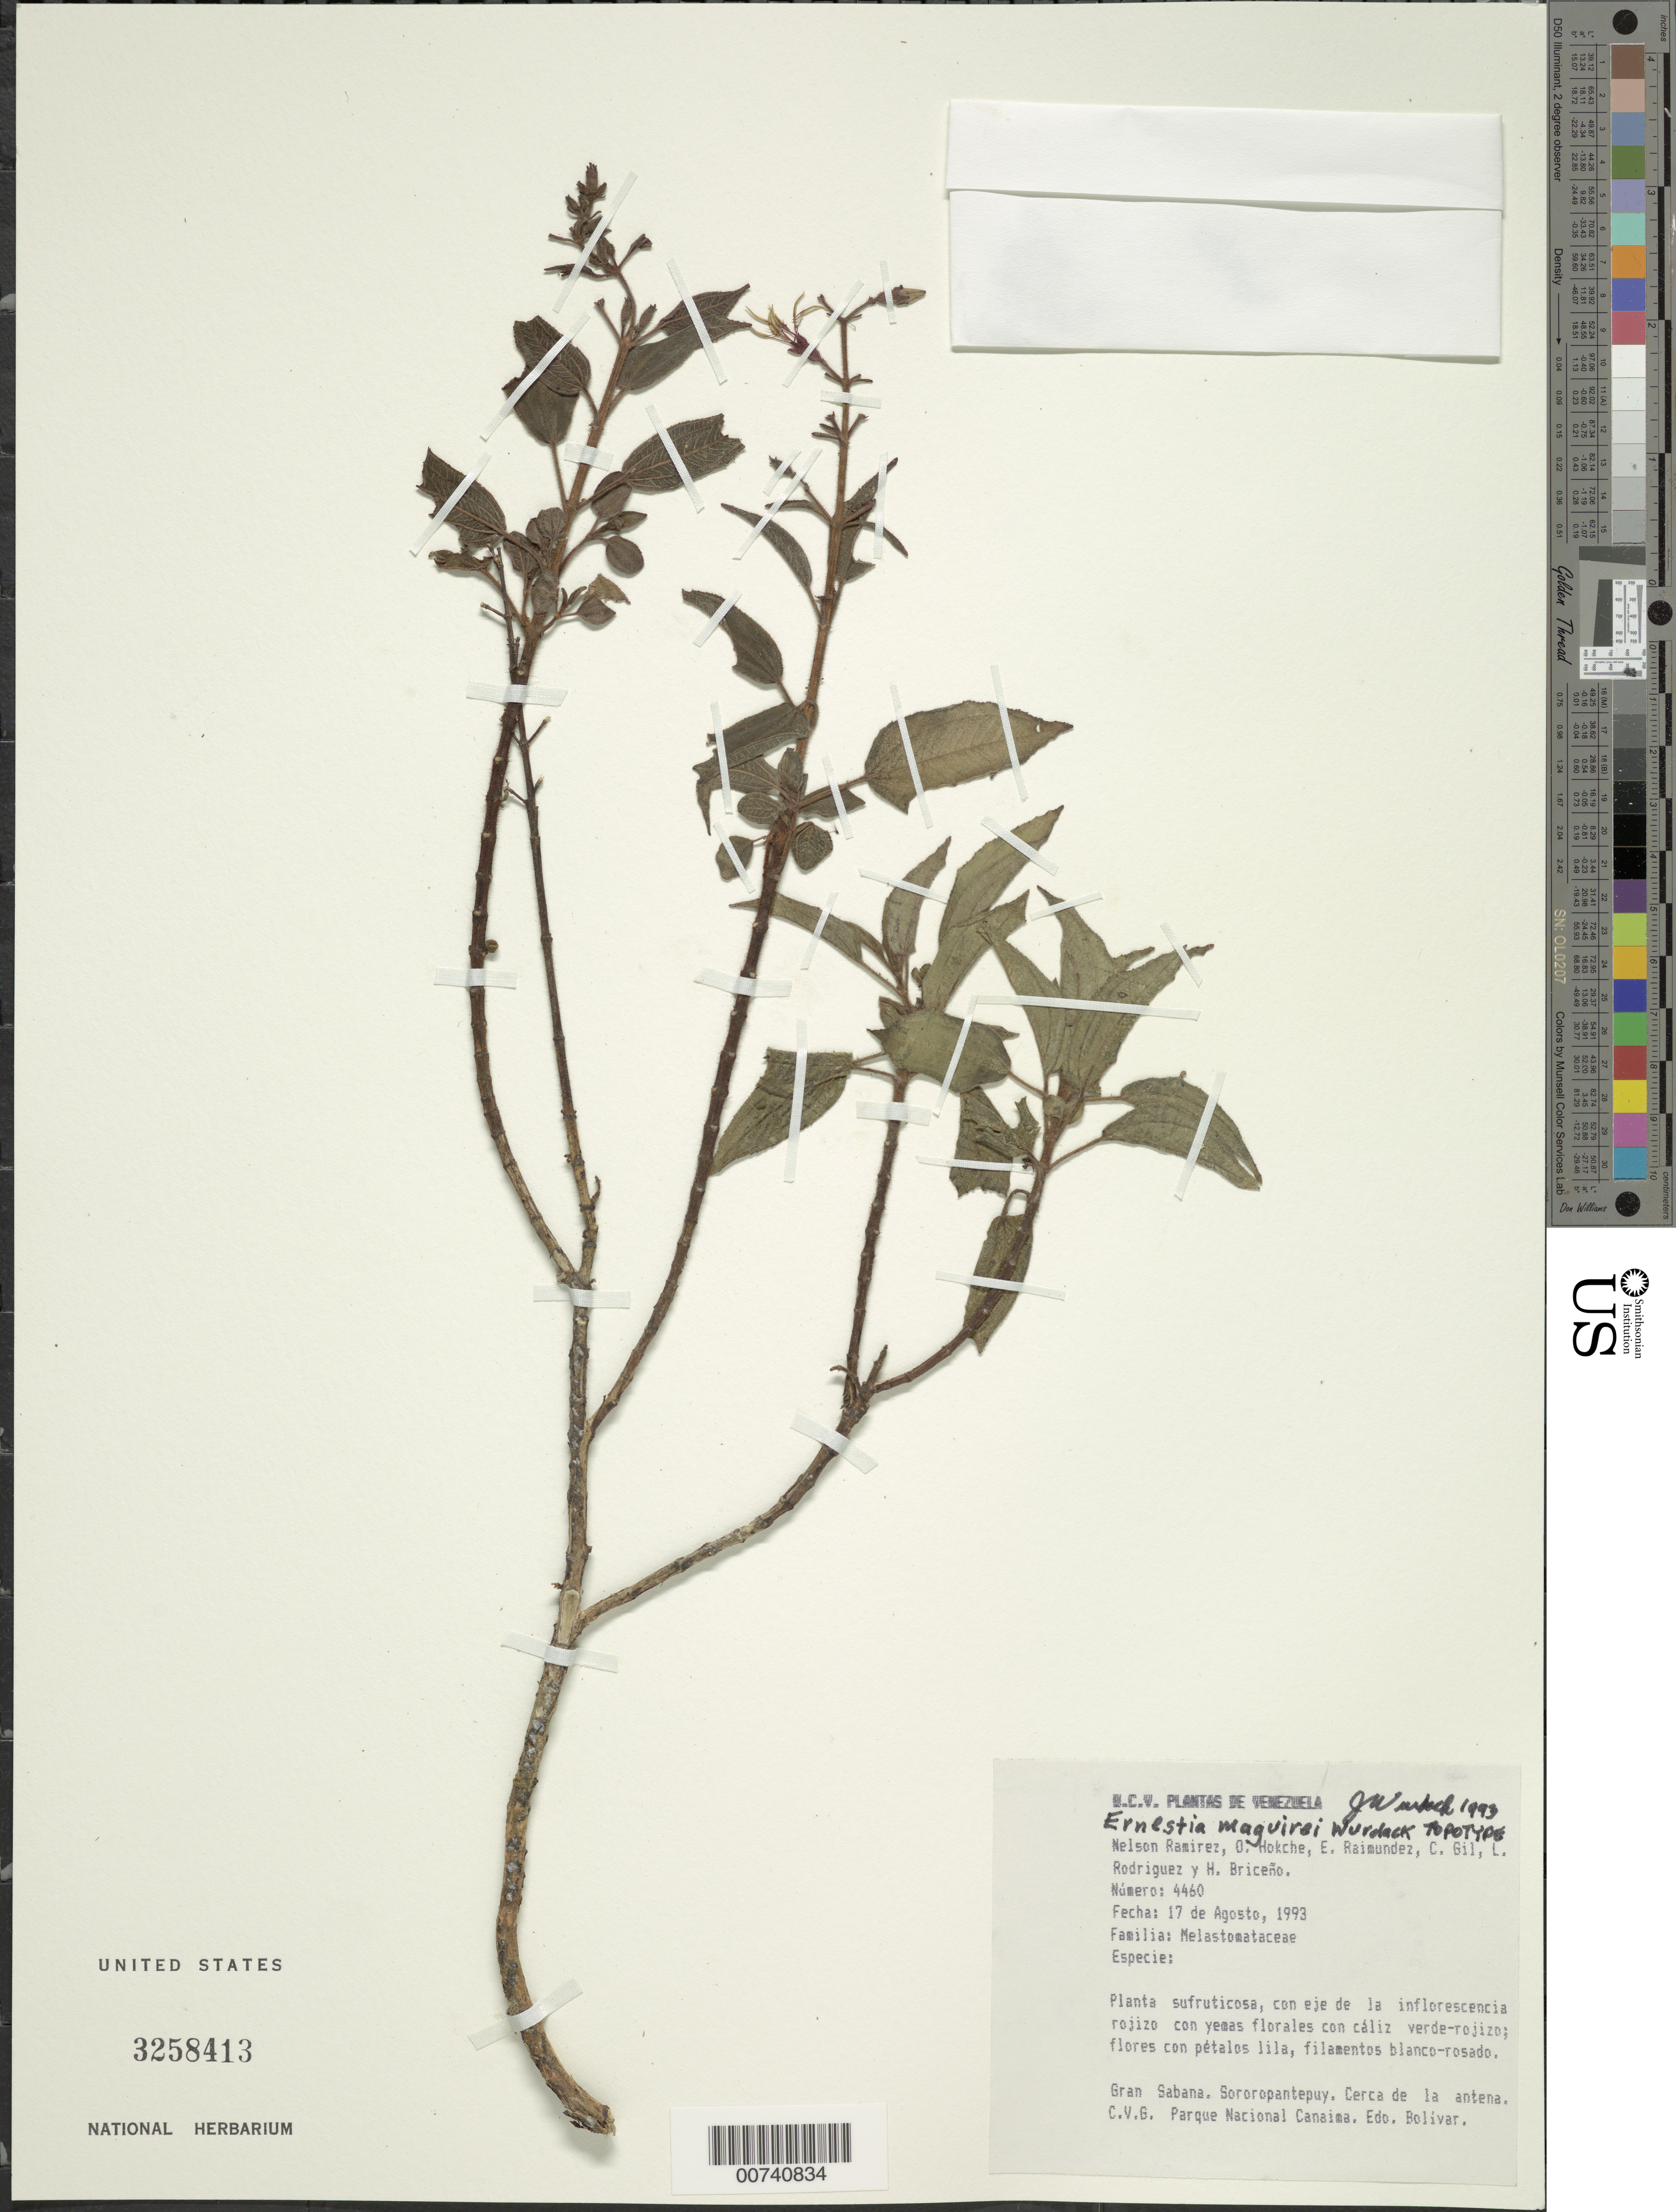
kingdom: Plantae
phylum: Tracheophyta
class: Magnoliopsida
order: Myrtales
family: Melastomataceae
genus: Ernestia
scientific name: Ernestia maguirei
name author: Wurdack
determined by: Wurdack, John J., (US), US (UNITED STATES)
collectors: N. Ramírez, O. Hokche, E. Raimundez, C. Gil, L. Rodriguez & H. Briceno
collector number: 4460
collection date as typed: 17-Aug-93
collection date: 1993-08-17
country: Venezuela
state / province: Bolívar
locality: Gran Sabana, Sororopántepuy, Parque Nacional Canaima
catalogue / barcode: US 3258413